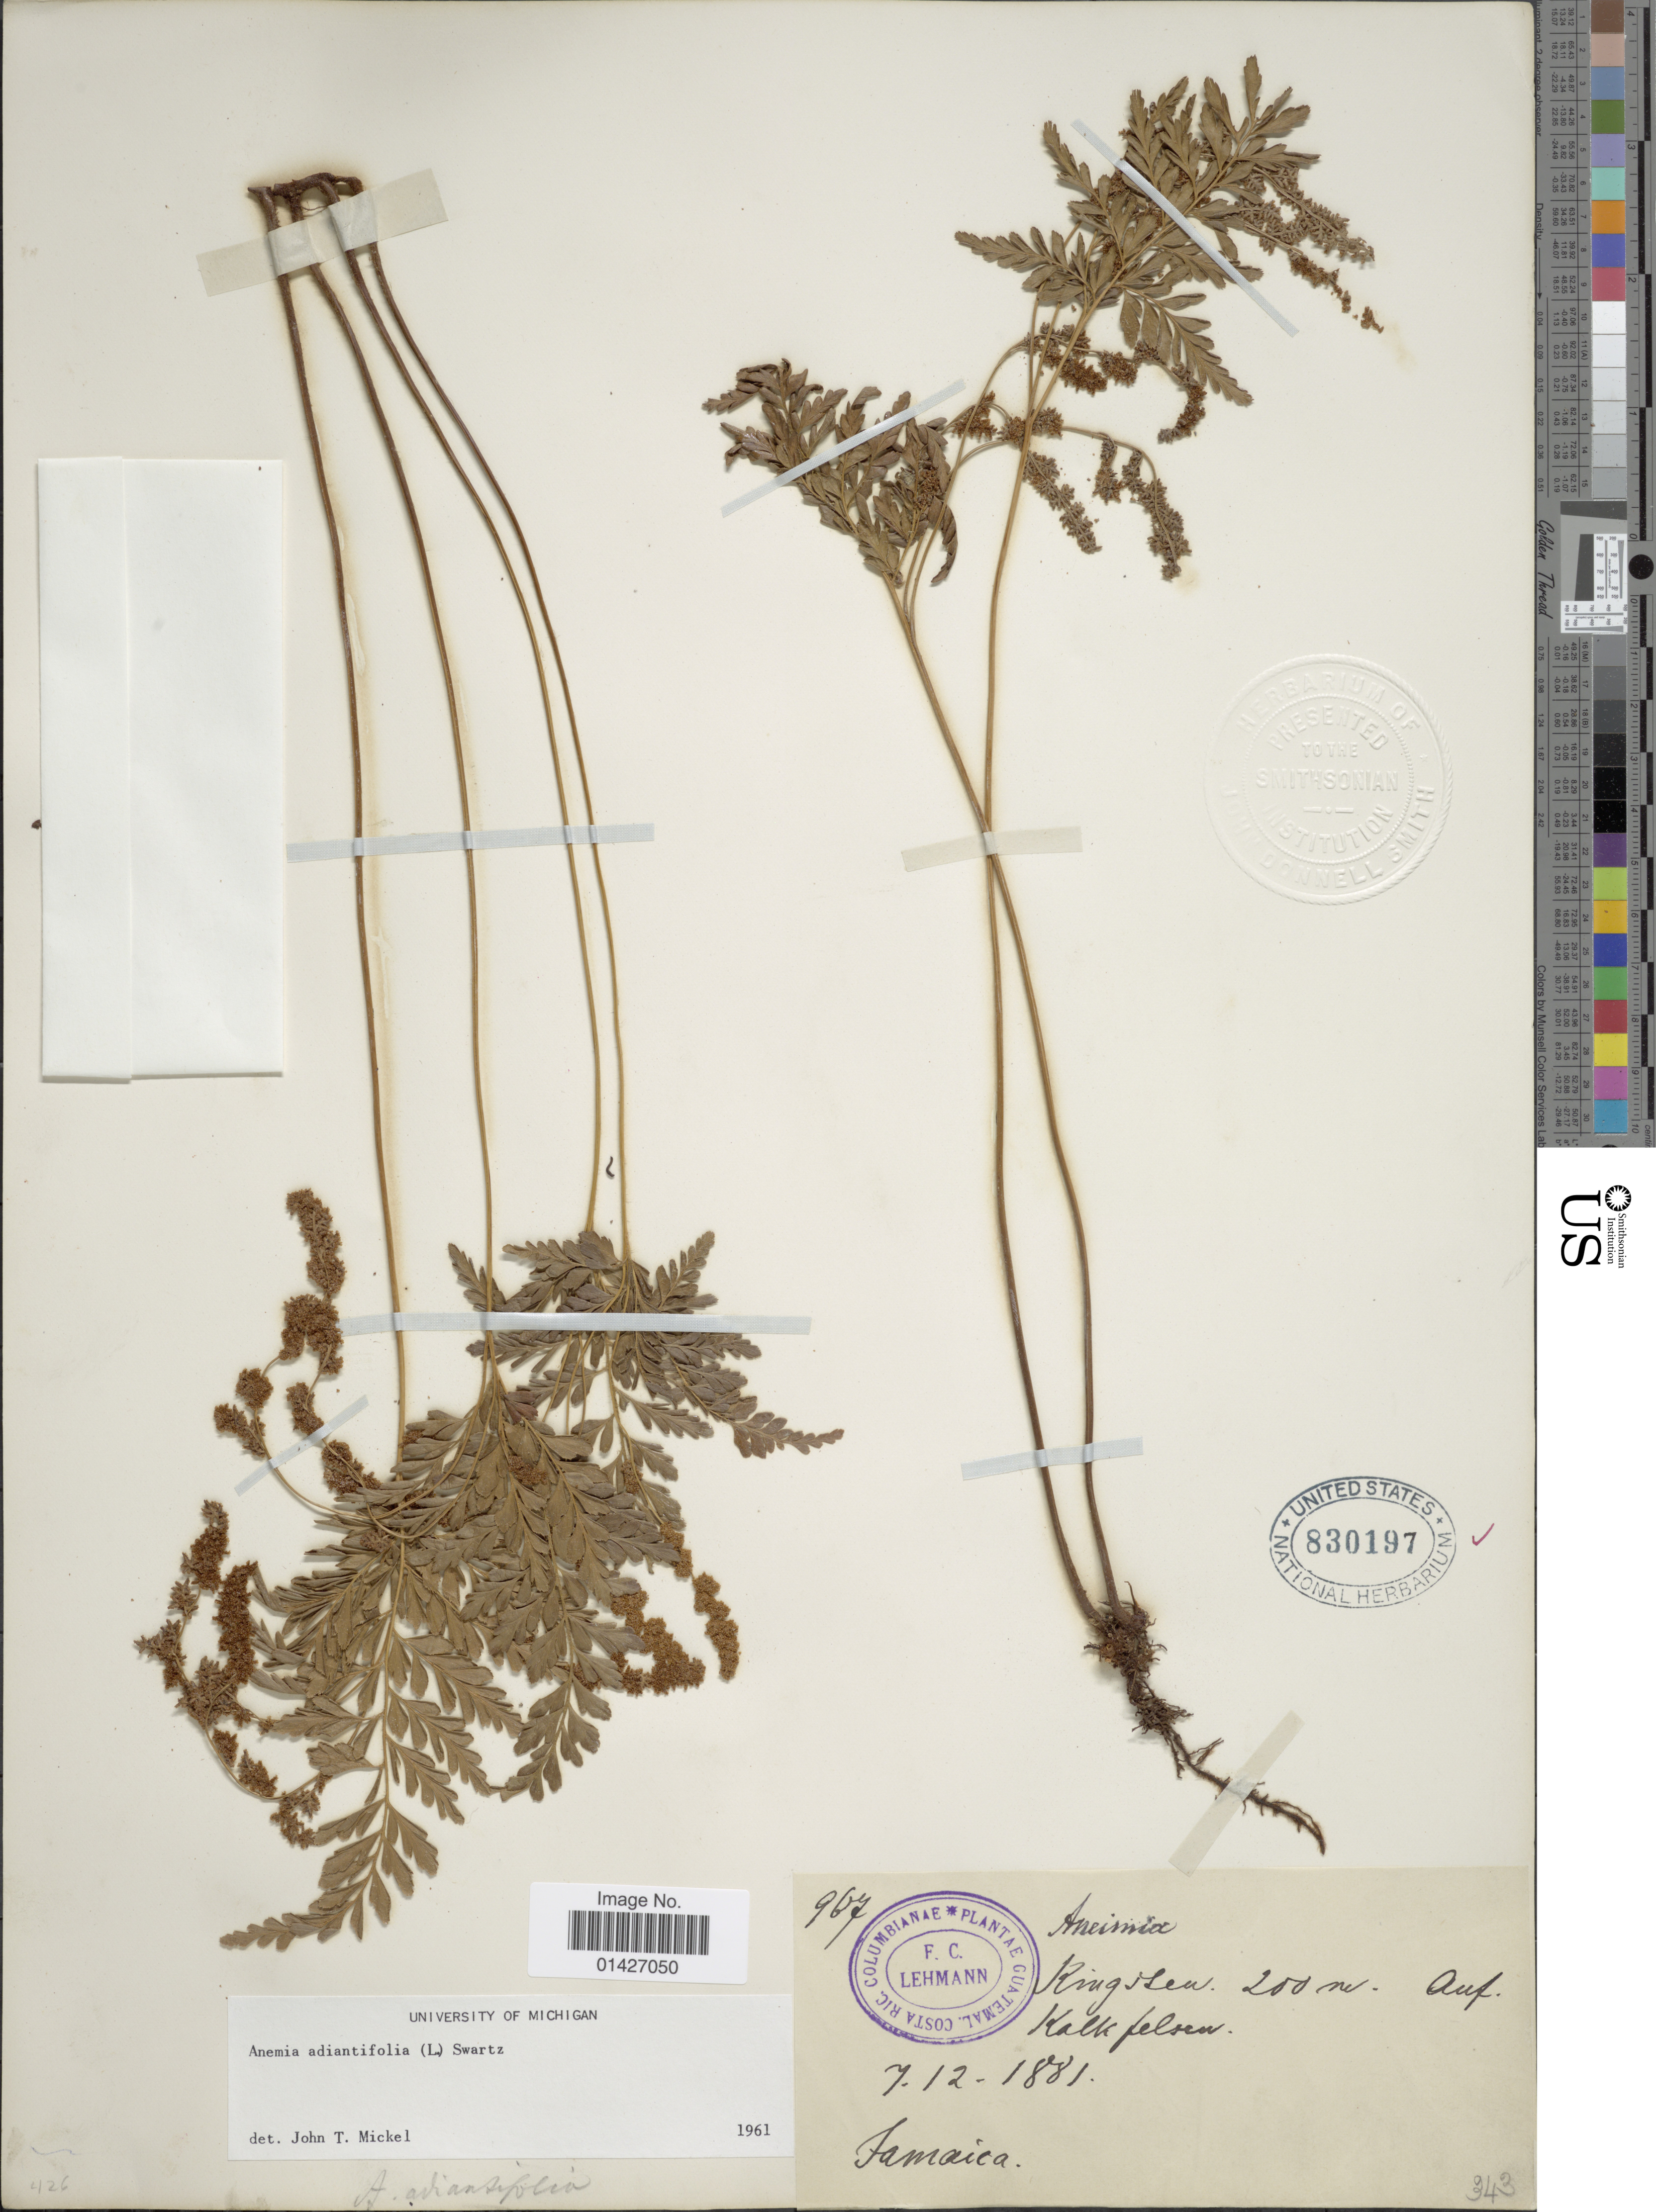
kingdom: Plantae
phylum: Tracheophyta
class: Polypodiopsida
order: Schizaeales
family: Anemiaceae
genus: Anemia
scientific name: Anemia adiantifolia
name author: (L.) Sw.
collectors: F. C. Lehmann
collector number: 967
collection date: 1881-12-07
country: Jamaica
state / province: Kingston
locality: Auf Kalkfelsen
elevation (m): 200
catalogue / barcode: US 830197